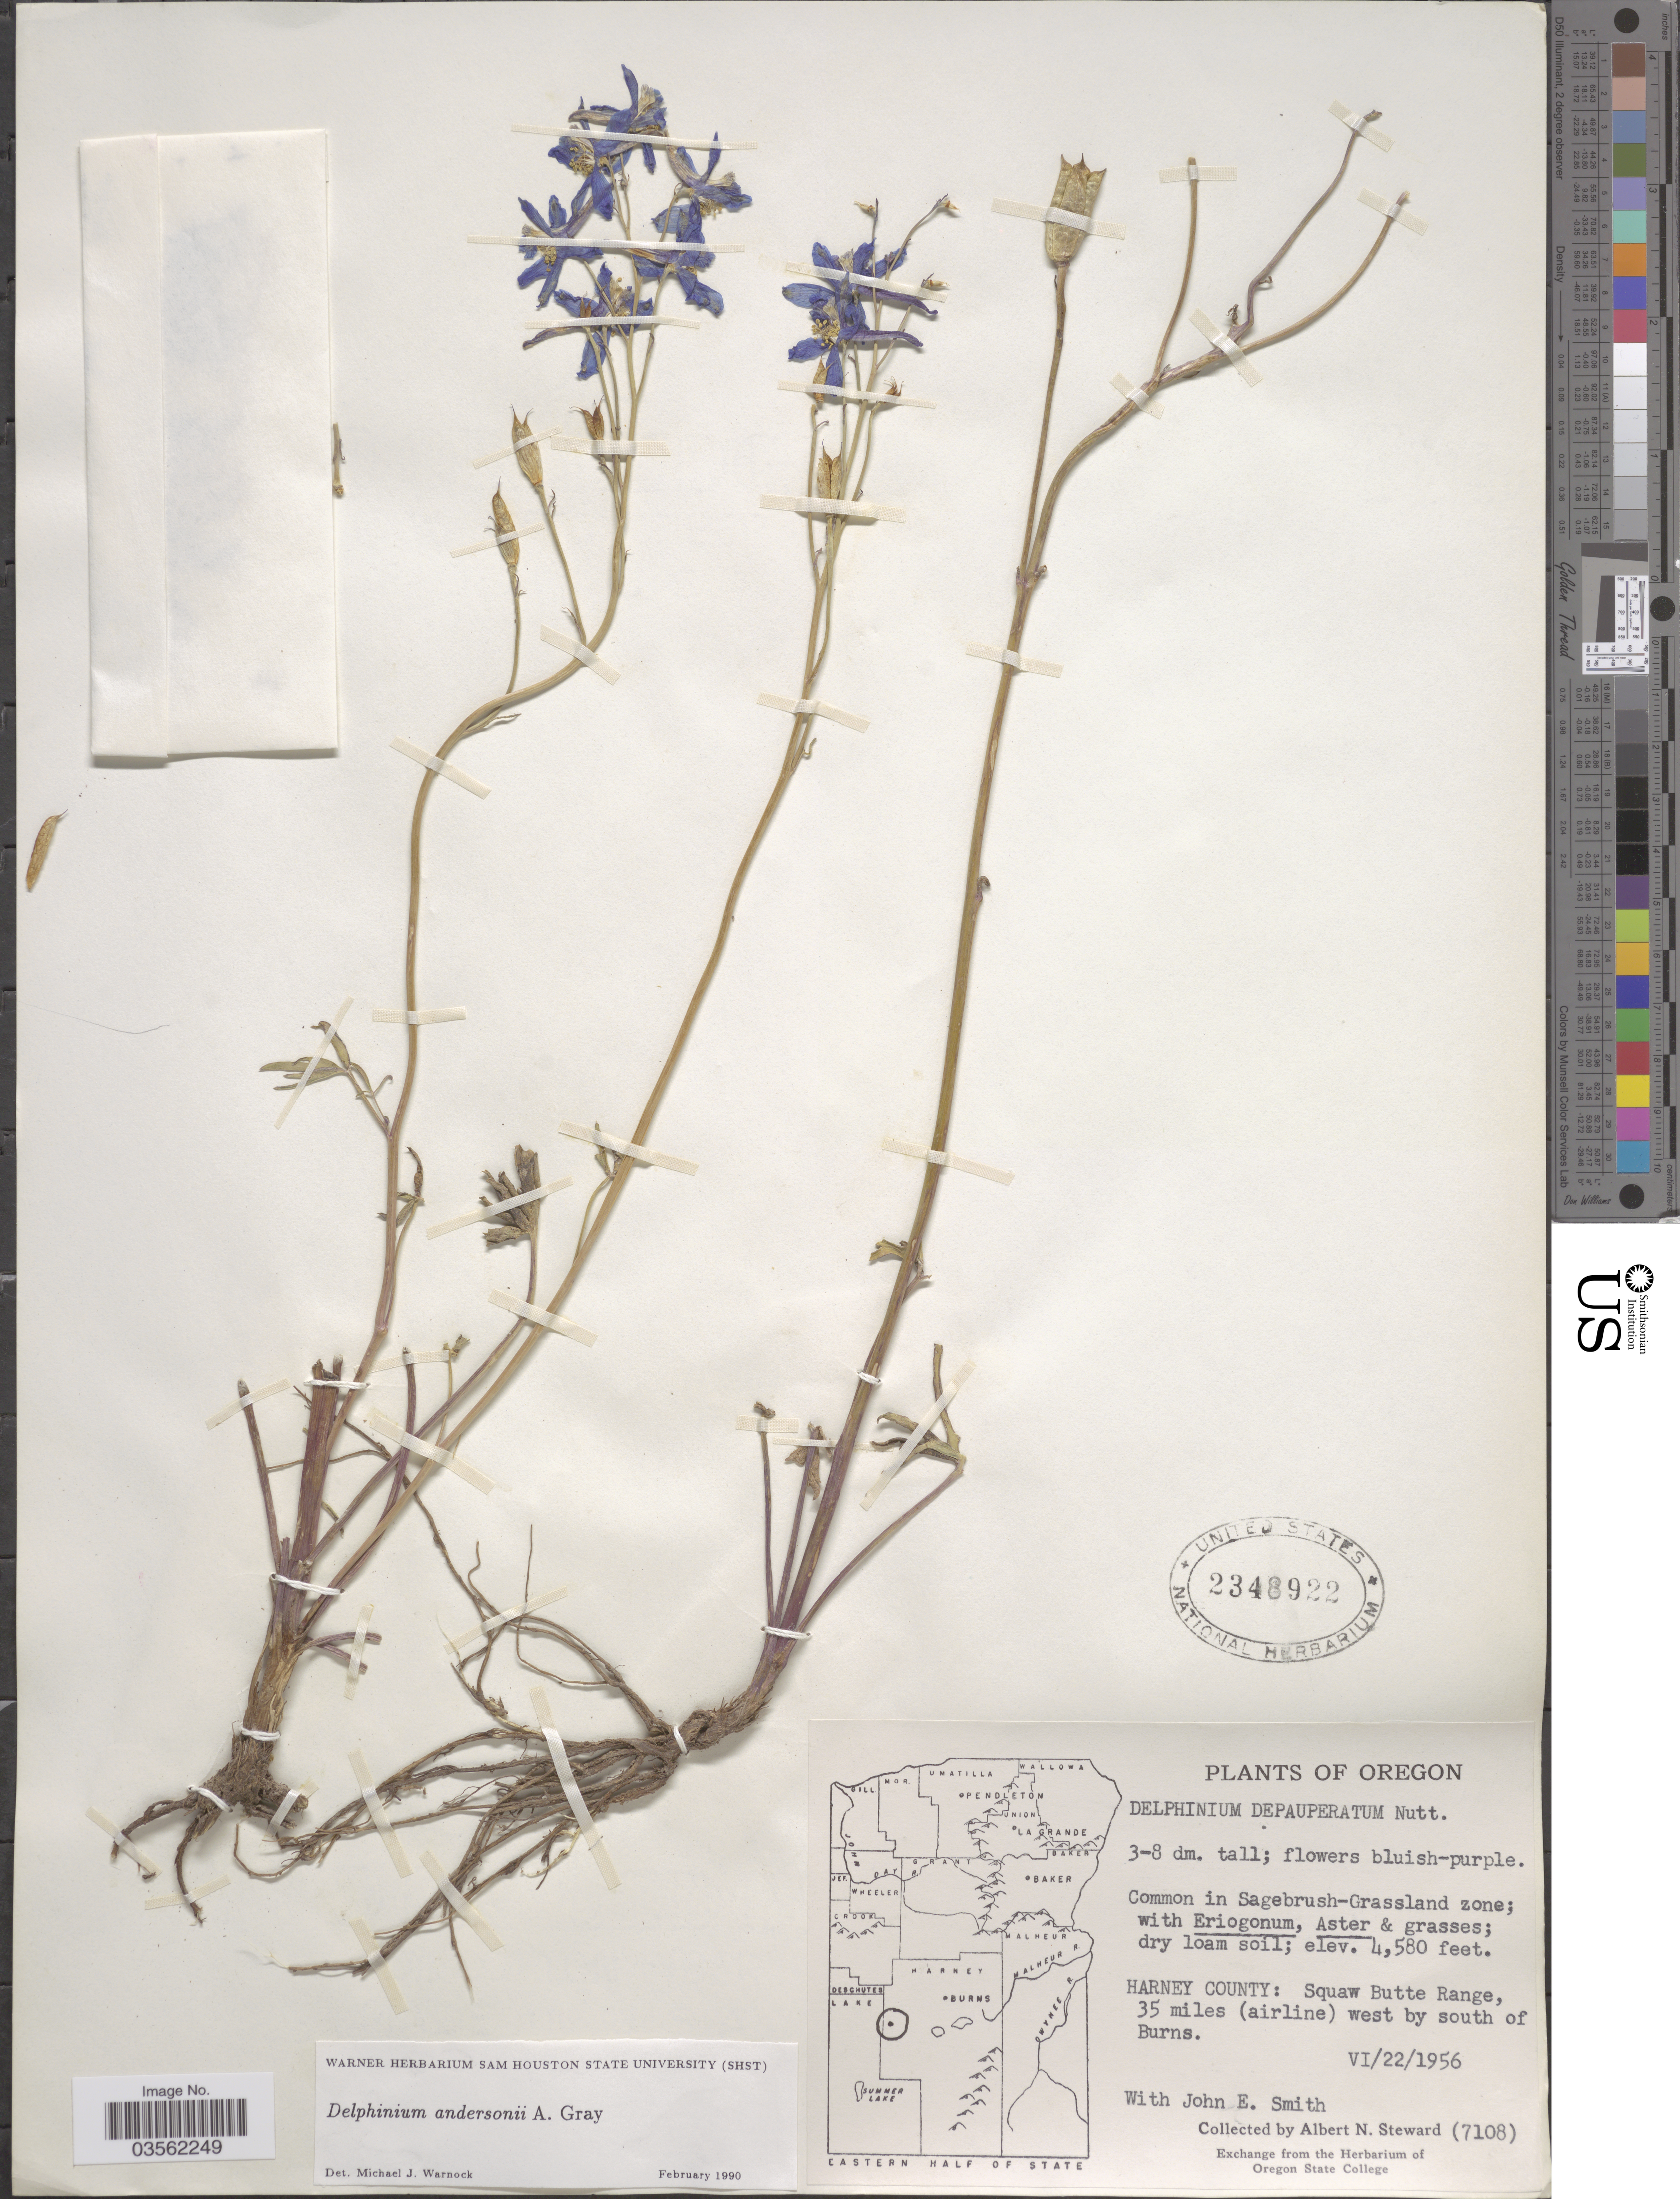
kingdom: Plantae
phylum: Tracheophyta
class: Magnoliopsida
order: Ranunculales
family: Ranunculaceae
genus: Delphinium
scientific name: Delphinium andersonii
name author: A. Gray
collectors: A. N. Steward & J. Smith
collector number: (7108)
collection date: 1956-06-22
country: United States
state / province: Oregon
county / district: Harney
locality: Harney County: Squaw Butte Range, 35 miles (airline) west by south of Burns.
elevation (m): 1396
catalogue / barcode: US 2348922